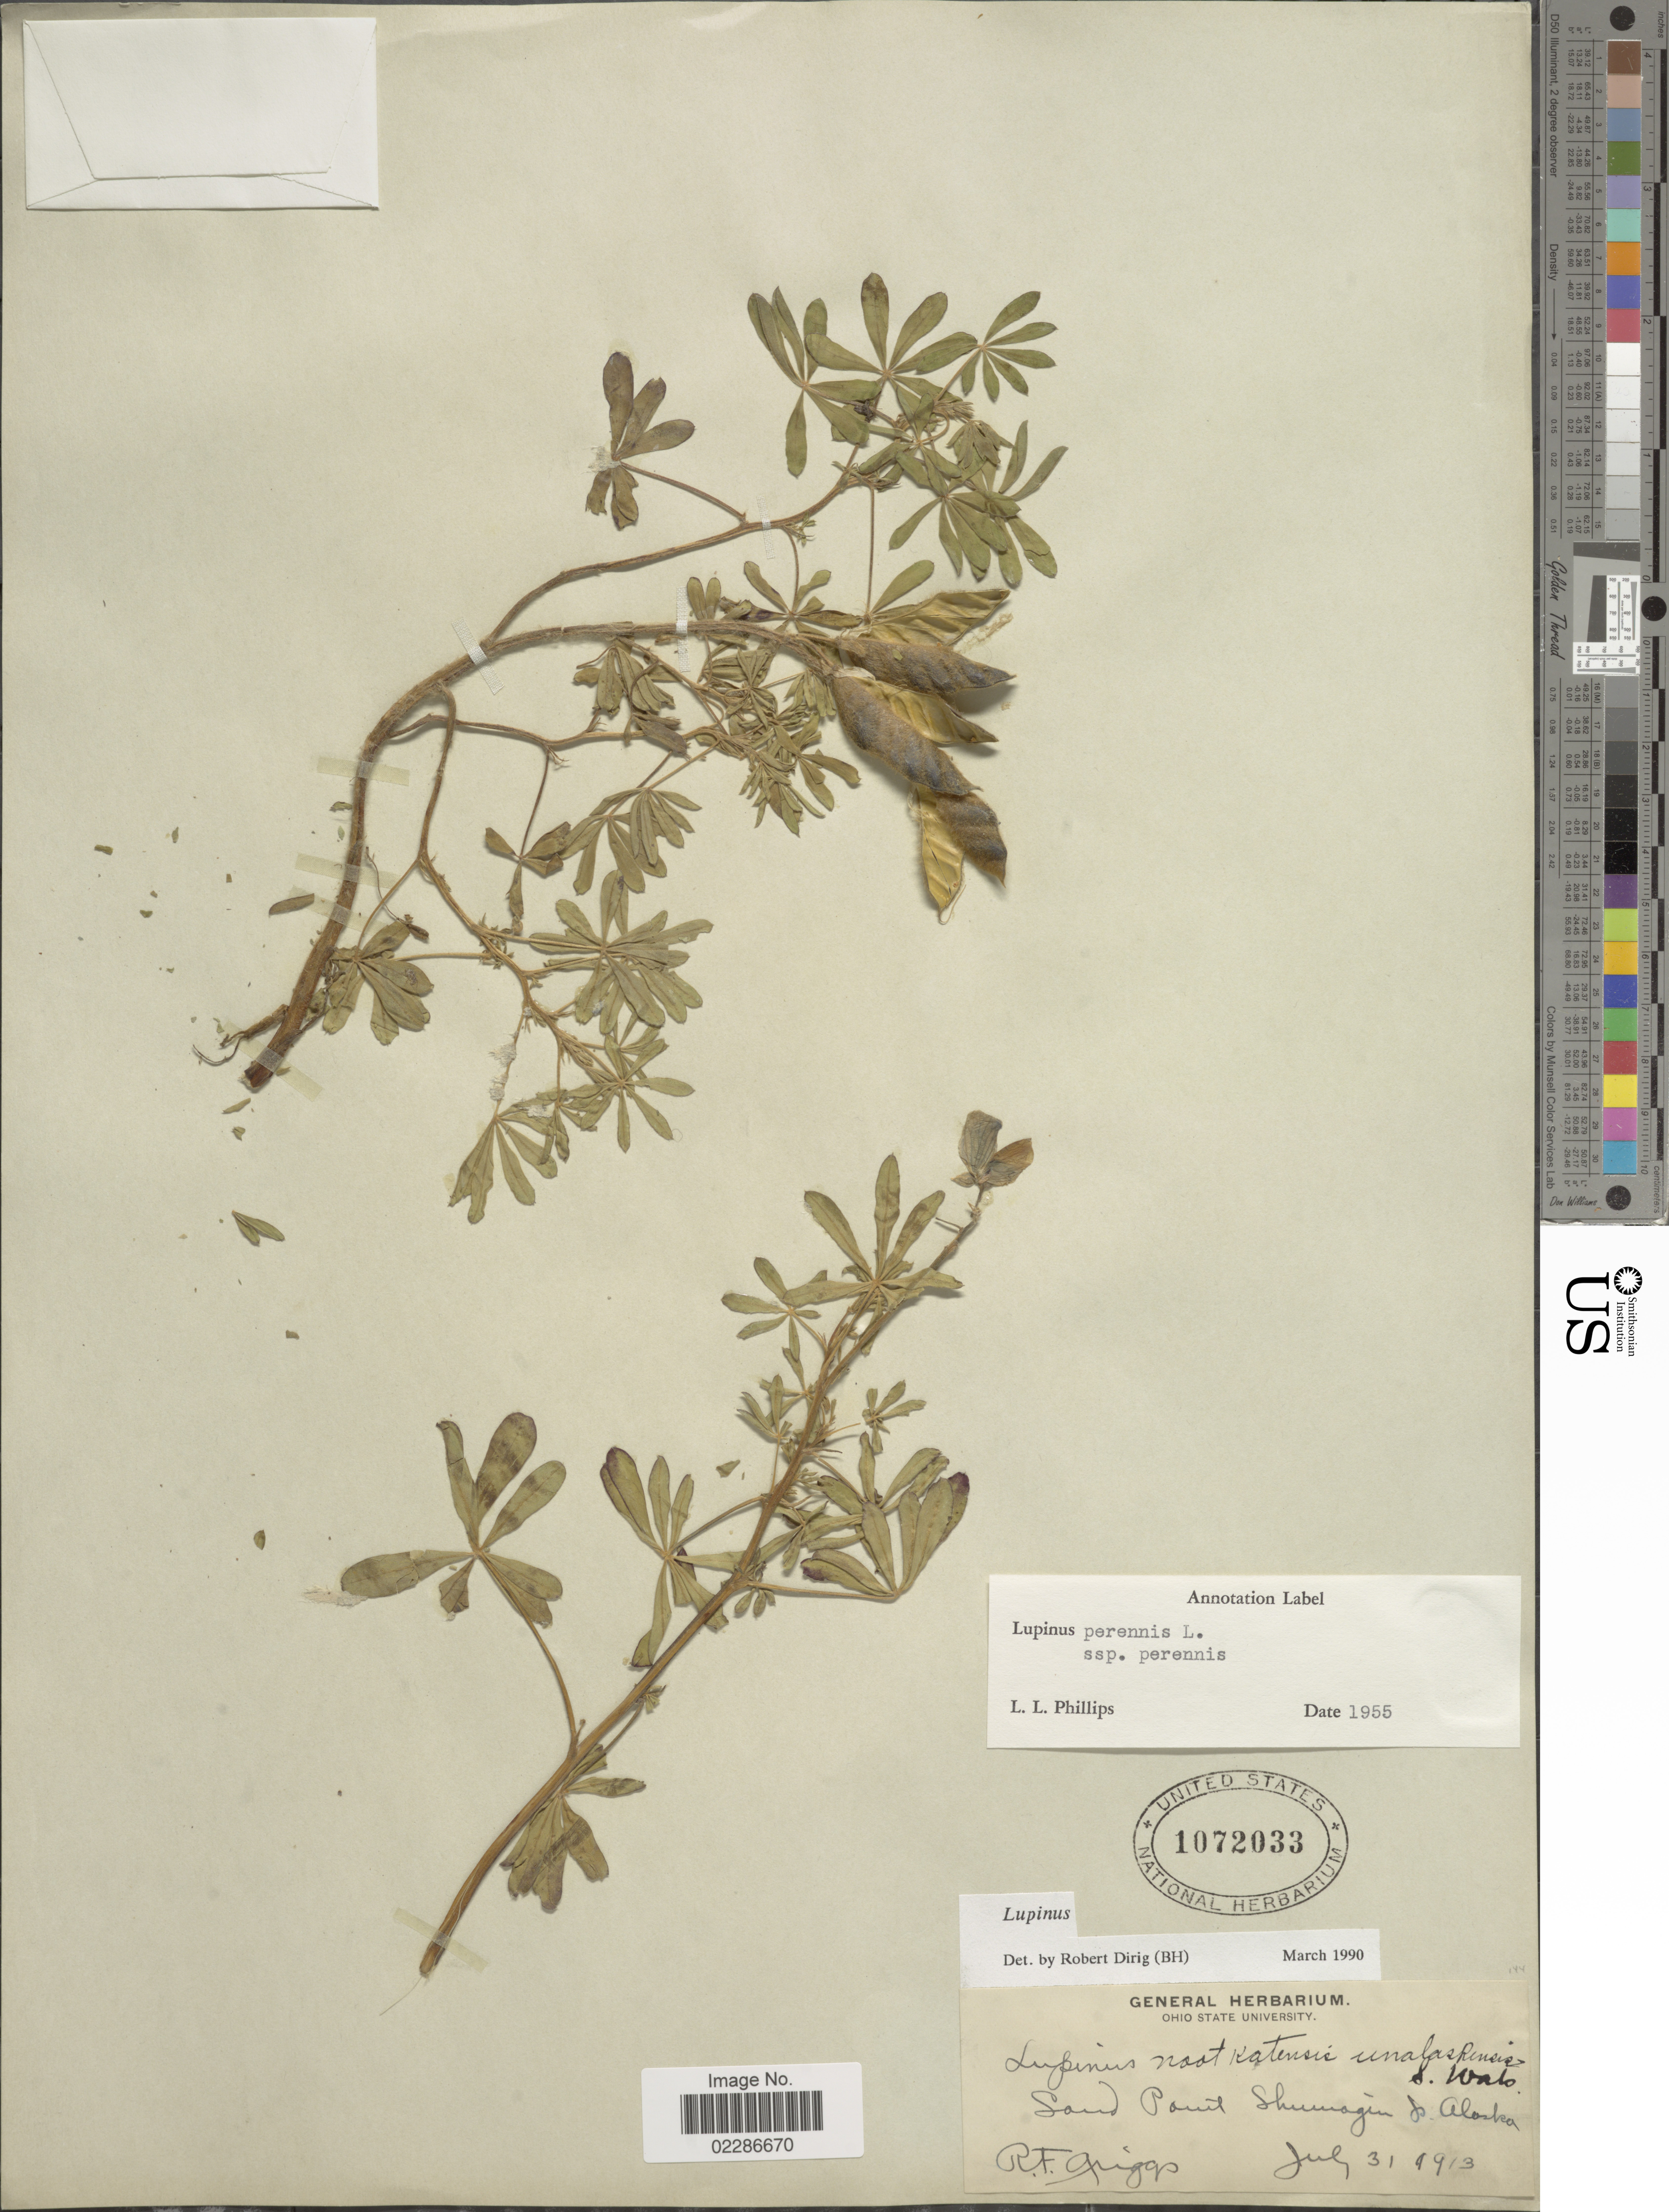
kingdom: Plantae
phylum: Tracheophyta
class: Magnoliopsida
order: Fabales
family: Fabaceae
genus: Lupinus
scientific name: Lupinus perennis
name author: L.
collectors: R. F. Griggs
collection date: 1913-07-31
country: United States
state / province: Alaska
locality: Sand Point Shumagin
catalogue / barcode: US 1072033